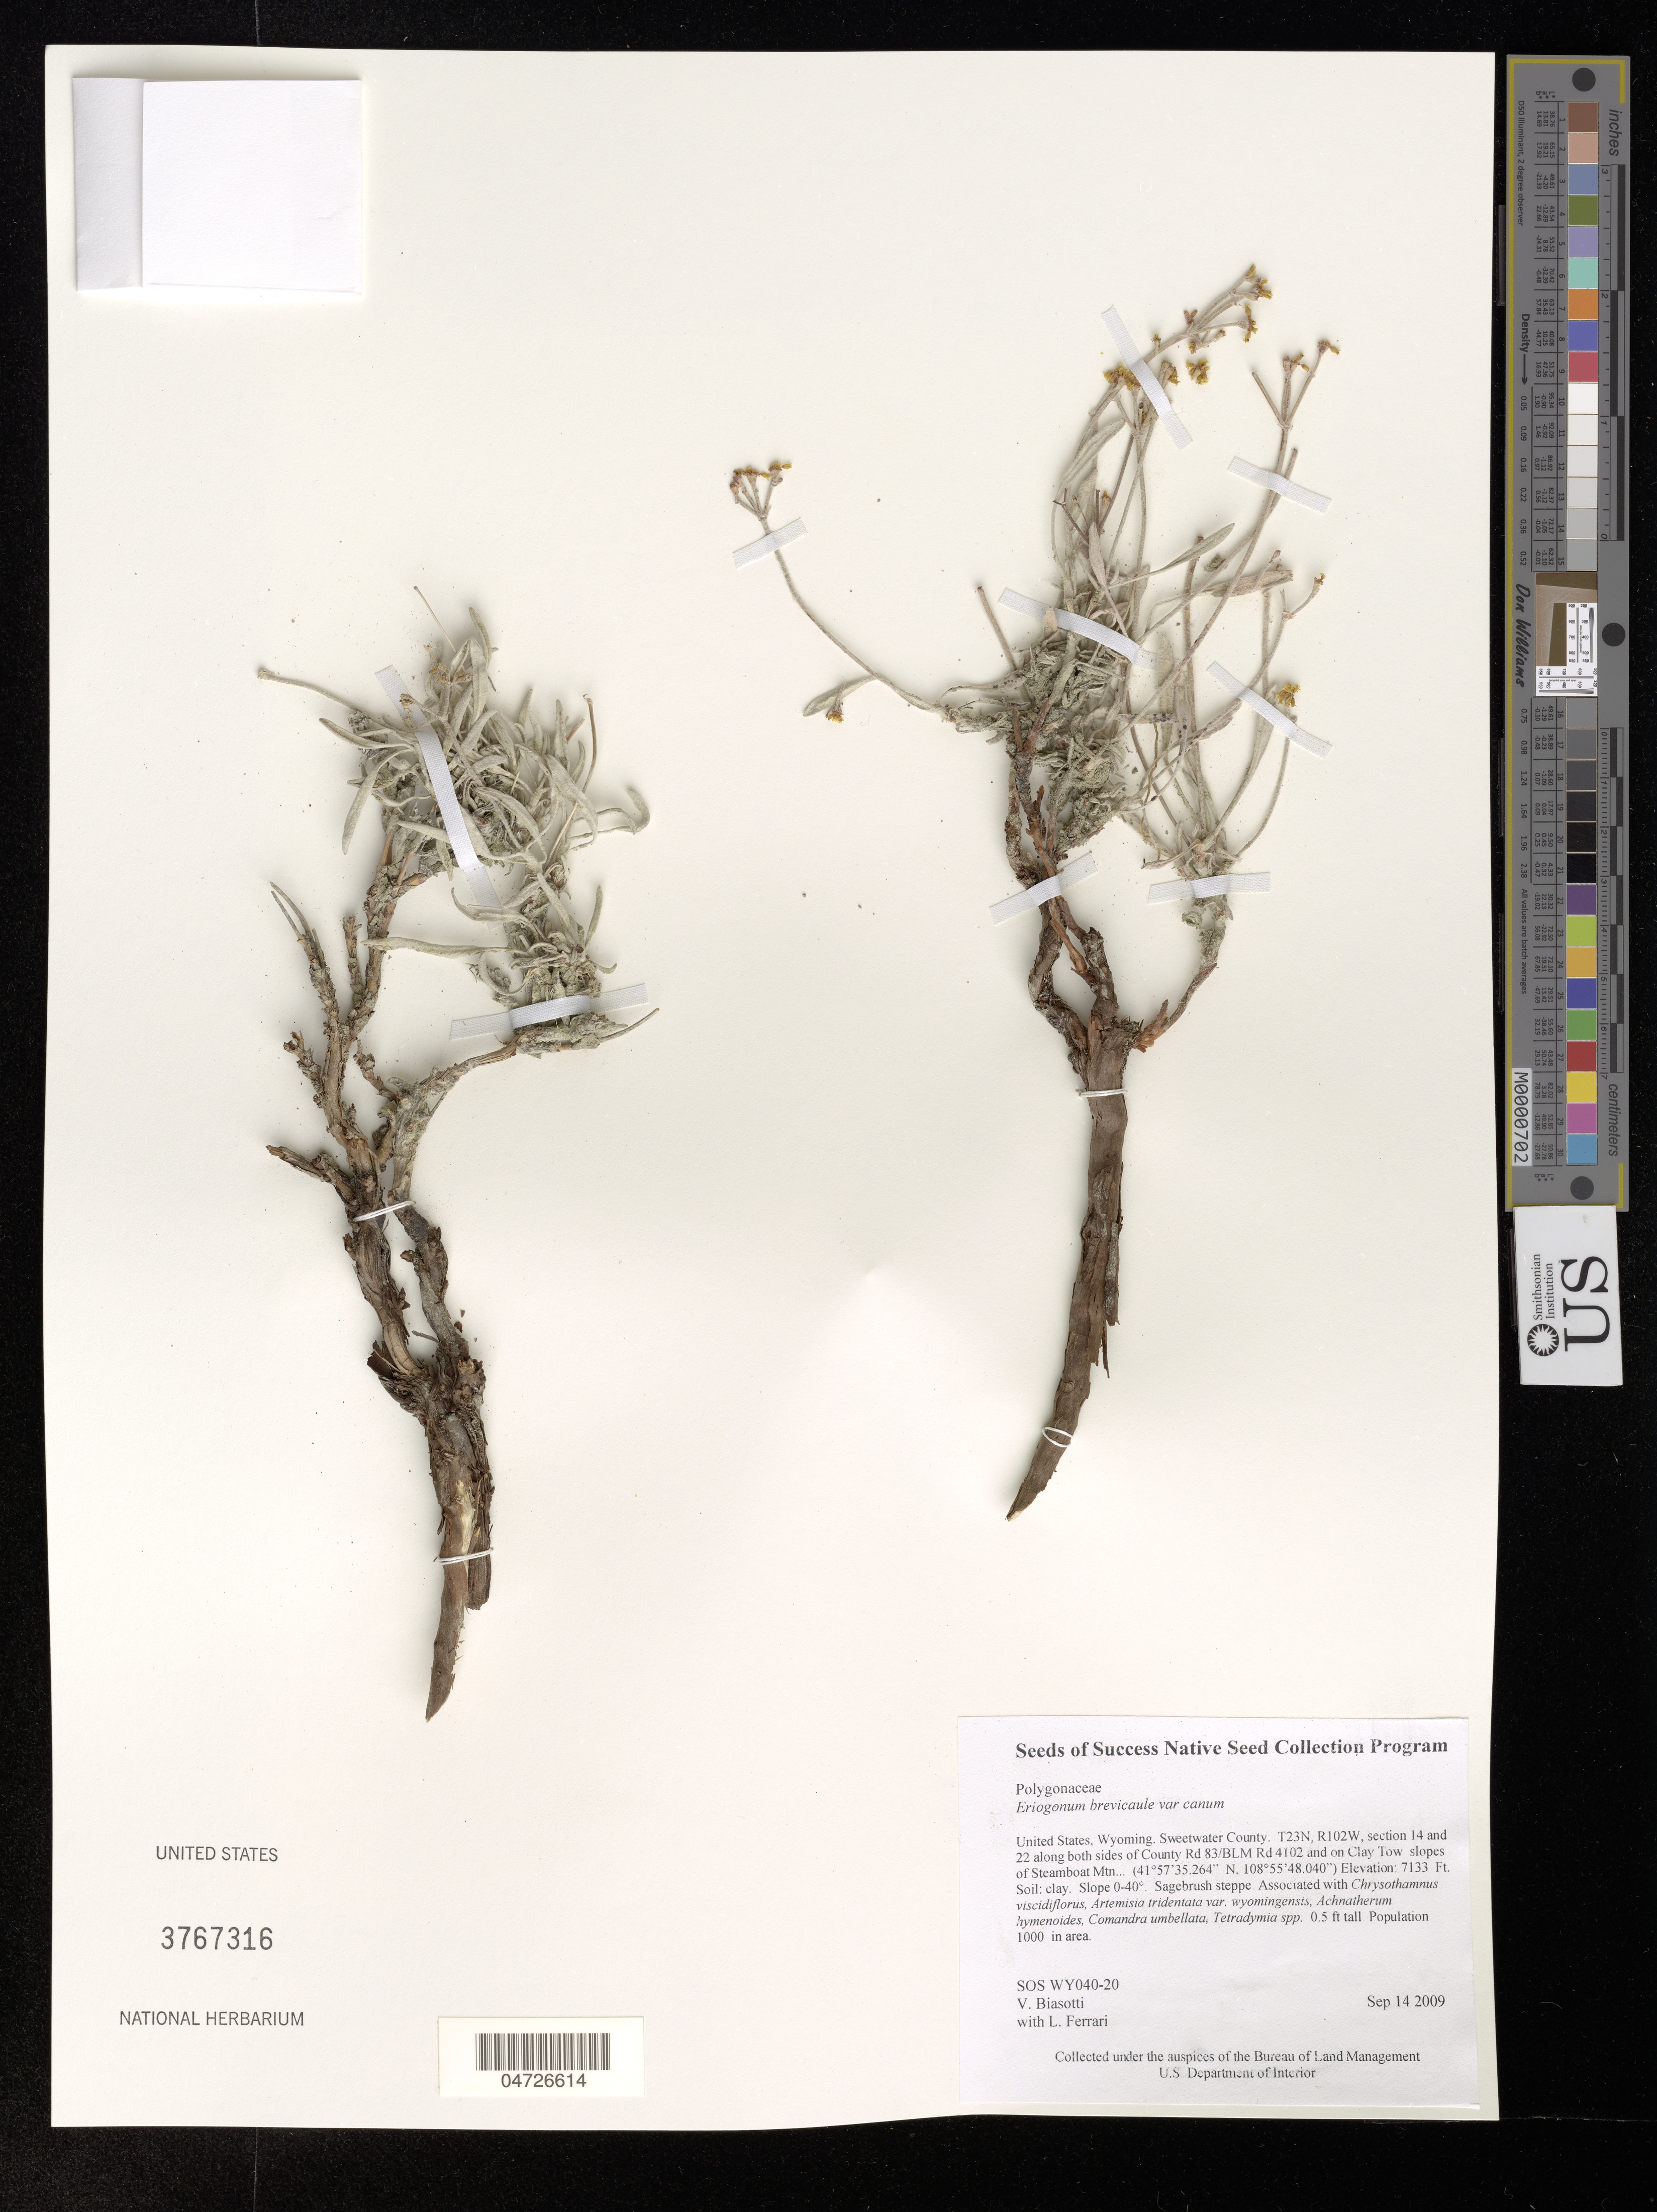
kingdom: Plantae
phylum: Tracheophyta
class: Magnoliopsida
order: Caryophyllales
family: Polygonaceae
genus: Eriogonum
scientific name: Eriogonum brevicaule var. canum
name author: (S. Stokes) Dorn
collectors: V. Biasotti & L. Ferrari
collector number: SOS WY040-20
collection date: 2009-09-14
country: United States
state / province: Wyoming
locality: Sweetwater County. T23N, R102W, section 14 and 22 along both sides of County Rd 83/BLM Rd 4102 and on Clay Tow slopes of Steamboat Mtn.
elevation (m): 2174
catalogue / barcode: US 3767316